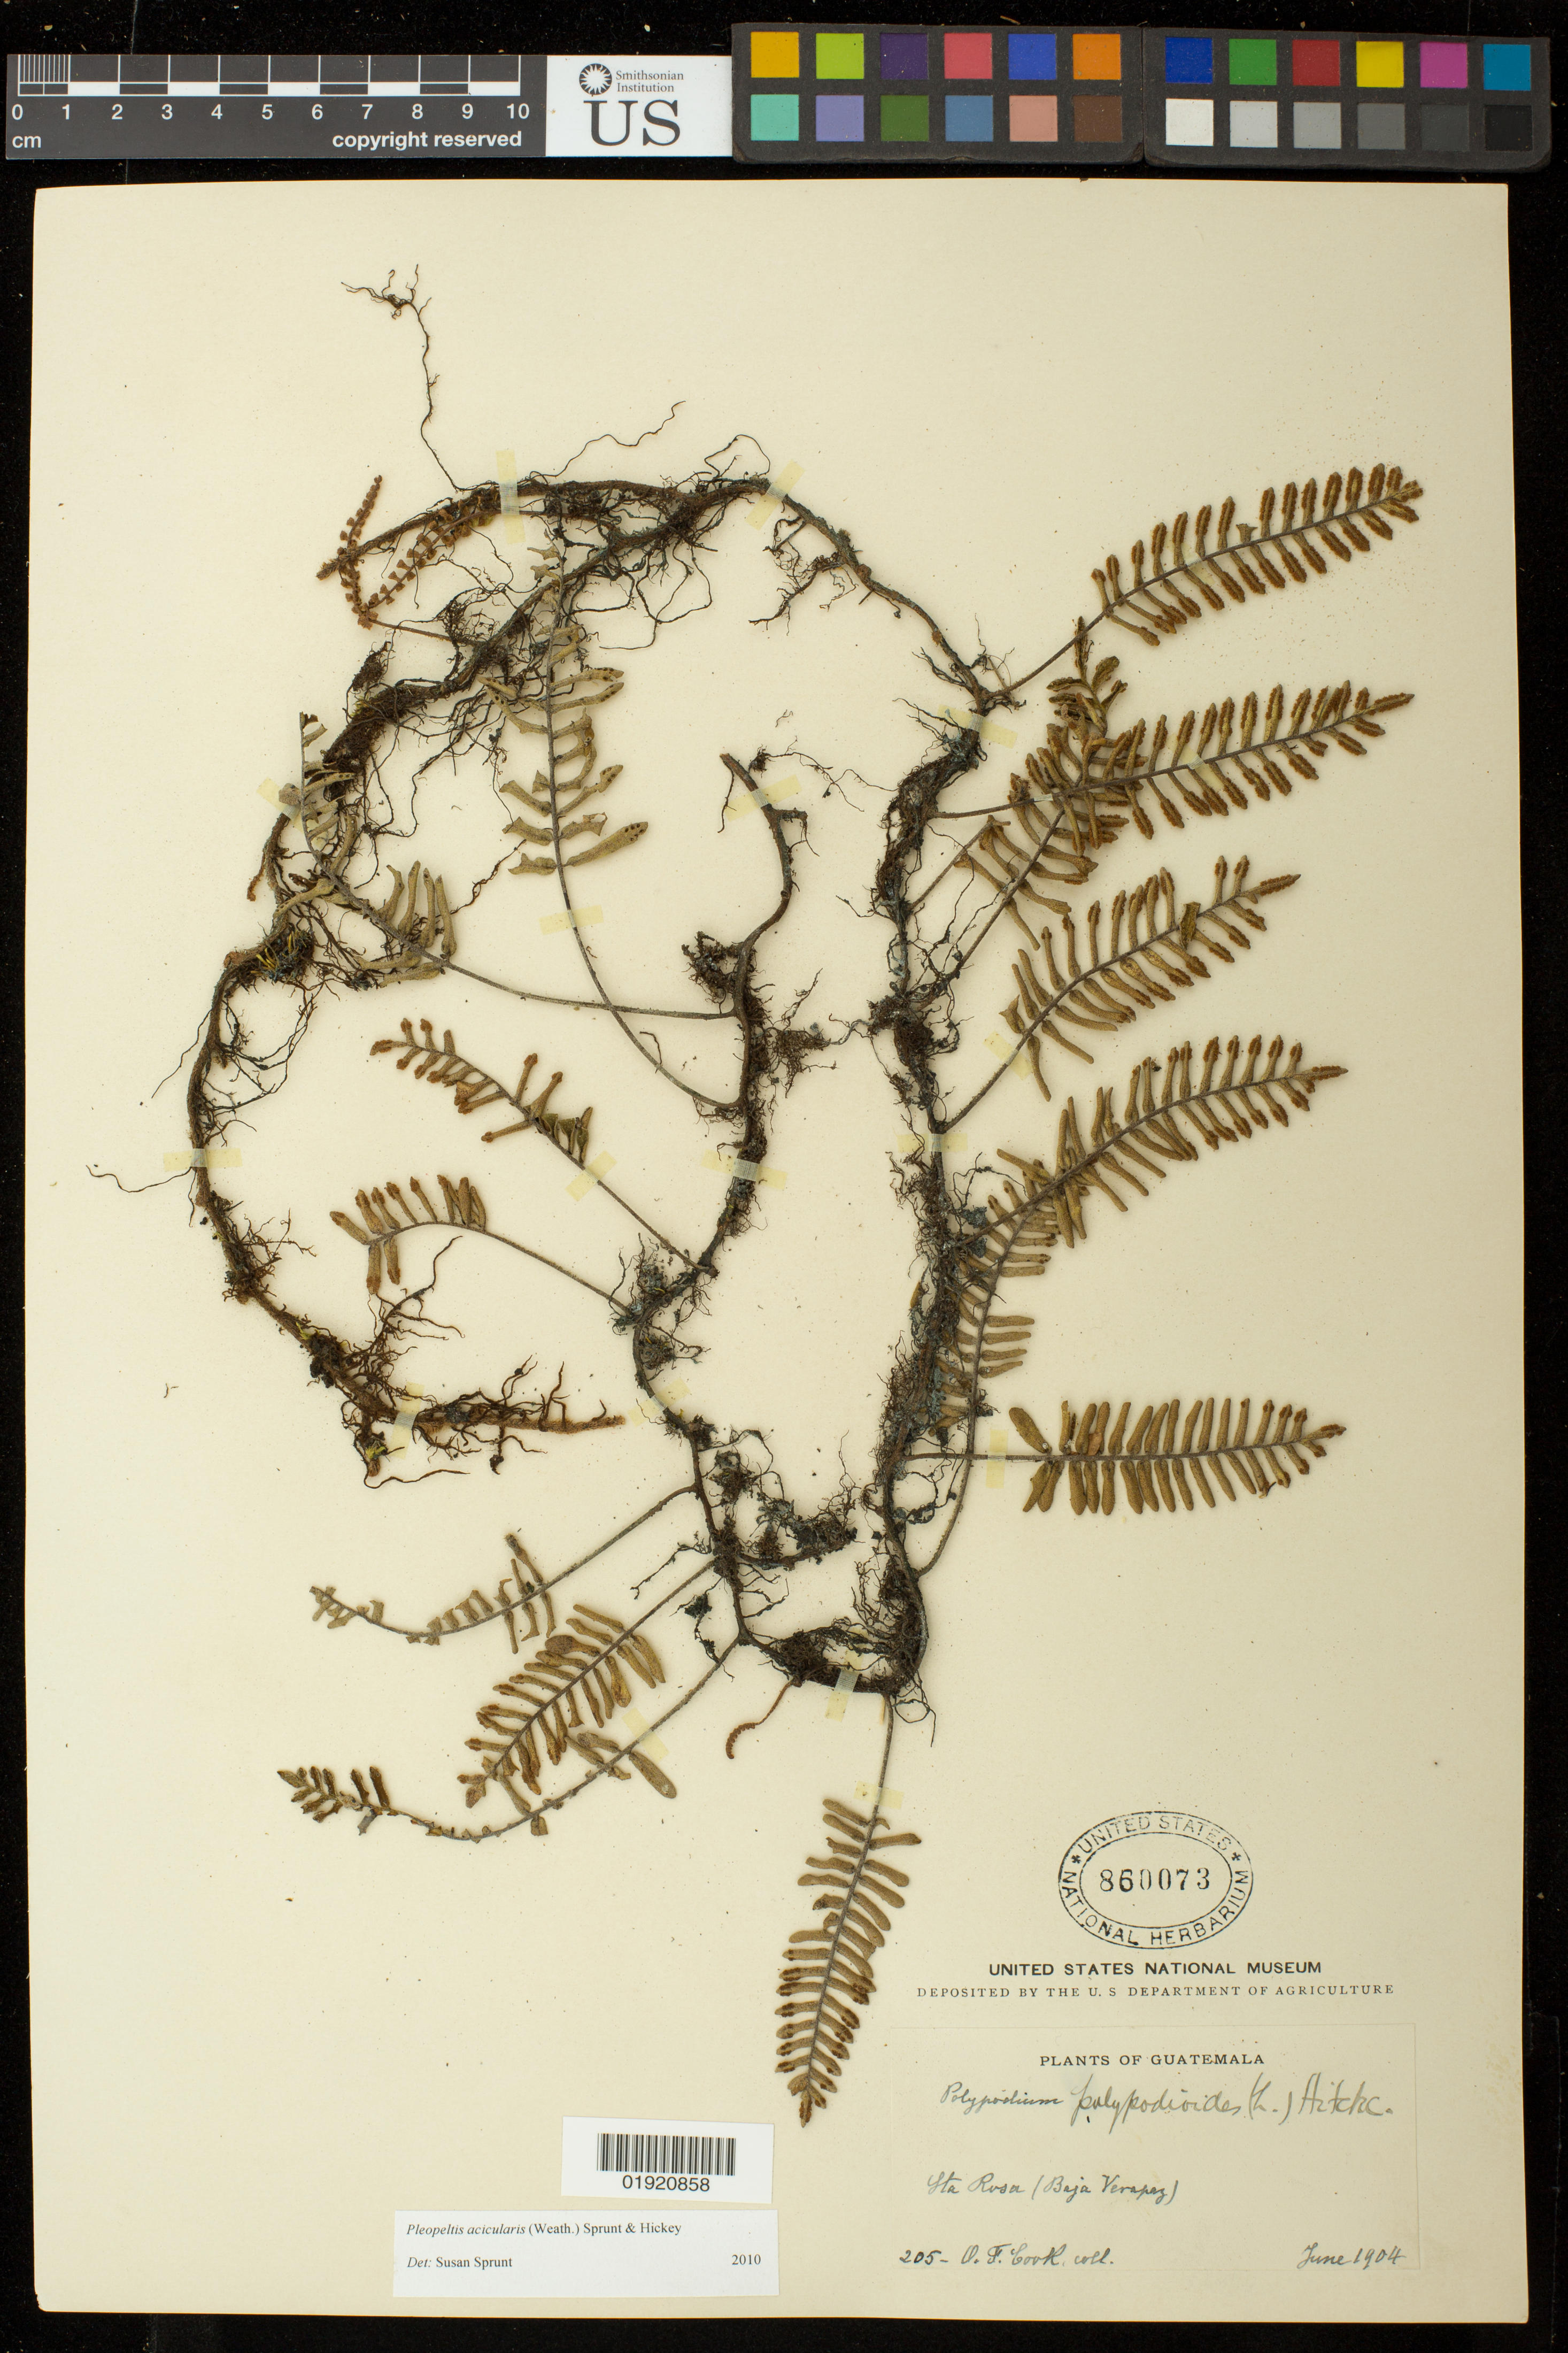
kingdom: Plantae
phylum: Tracheophyta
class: Polypodiopsida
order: Polypodiales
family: Polypodiaceae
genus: Pleopeltis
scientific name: Pleopeltis acicularis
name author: (Weath.) A.R. Sm. & Krömer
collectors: A. F. Cook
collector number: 205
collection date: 1904-06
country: Guatemala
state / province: Baja Verapaz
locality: Guatemala. Sta Rosa (Baja Verapaz).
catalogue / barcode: US 360073